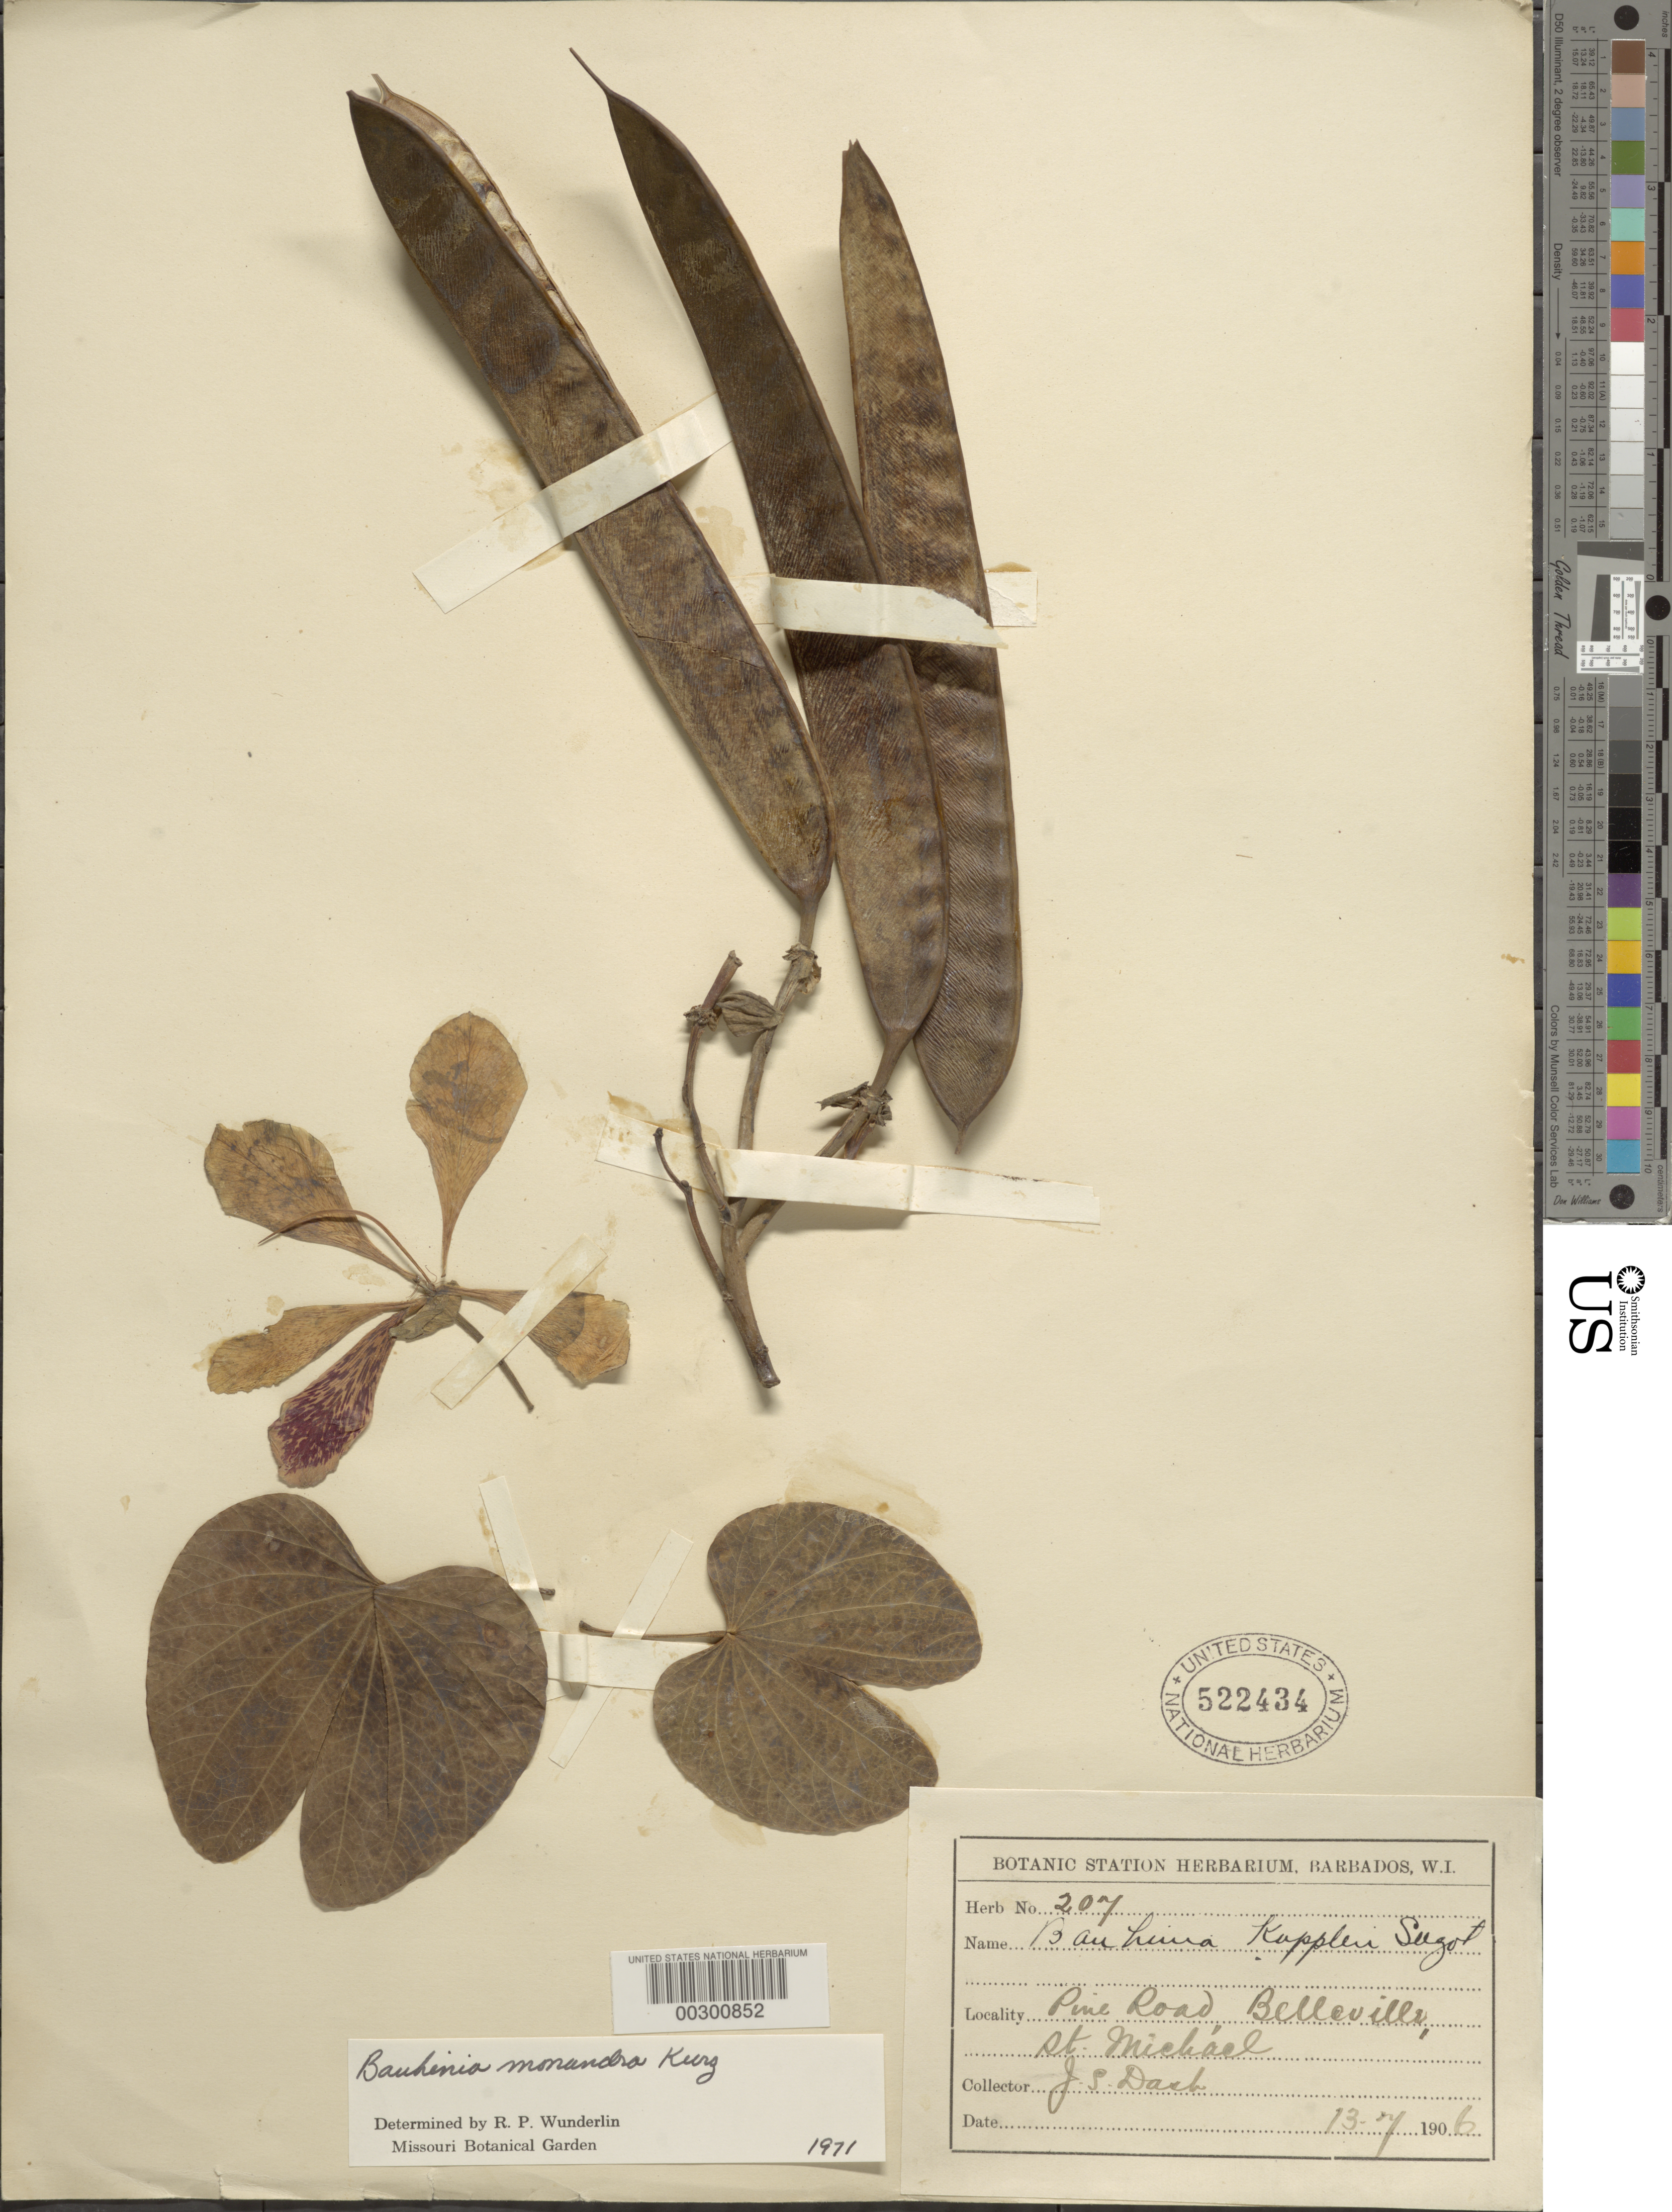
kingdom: Plantae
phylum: Tracheophyta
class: Magnoliopsida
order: Fabales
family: Fabaceae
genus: Bauhinia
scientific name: Bauhinia monandra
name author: Kurz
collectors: J. Dash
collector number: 207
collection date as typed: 13 Jul 1906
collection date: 1906-07-13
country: Barbados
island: Windward Is.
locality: Pine road, Bellleville, St. Michael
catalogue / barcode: US 522434